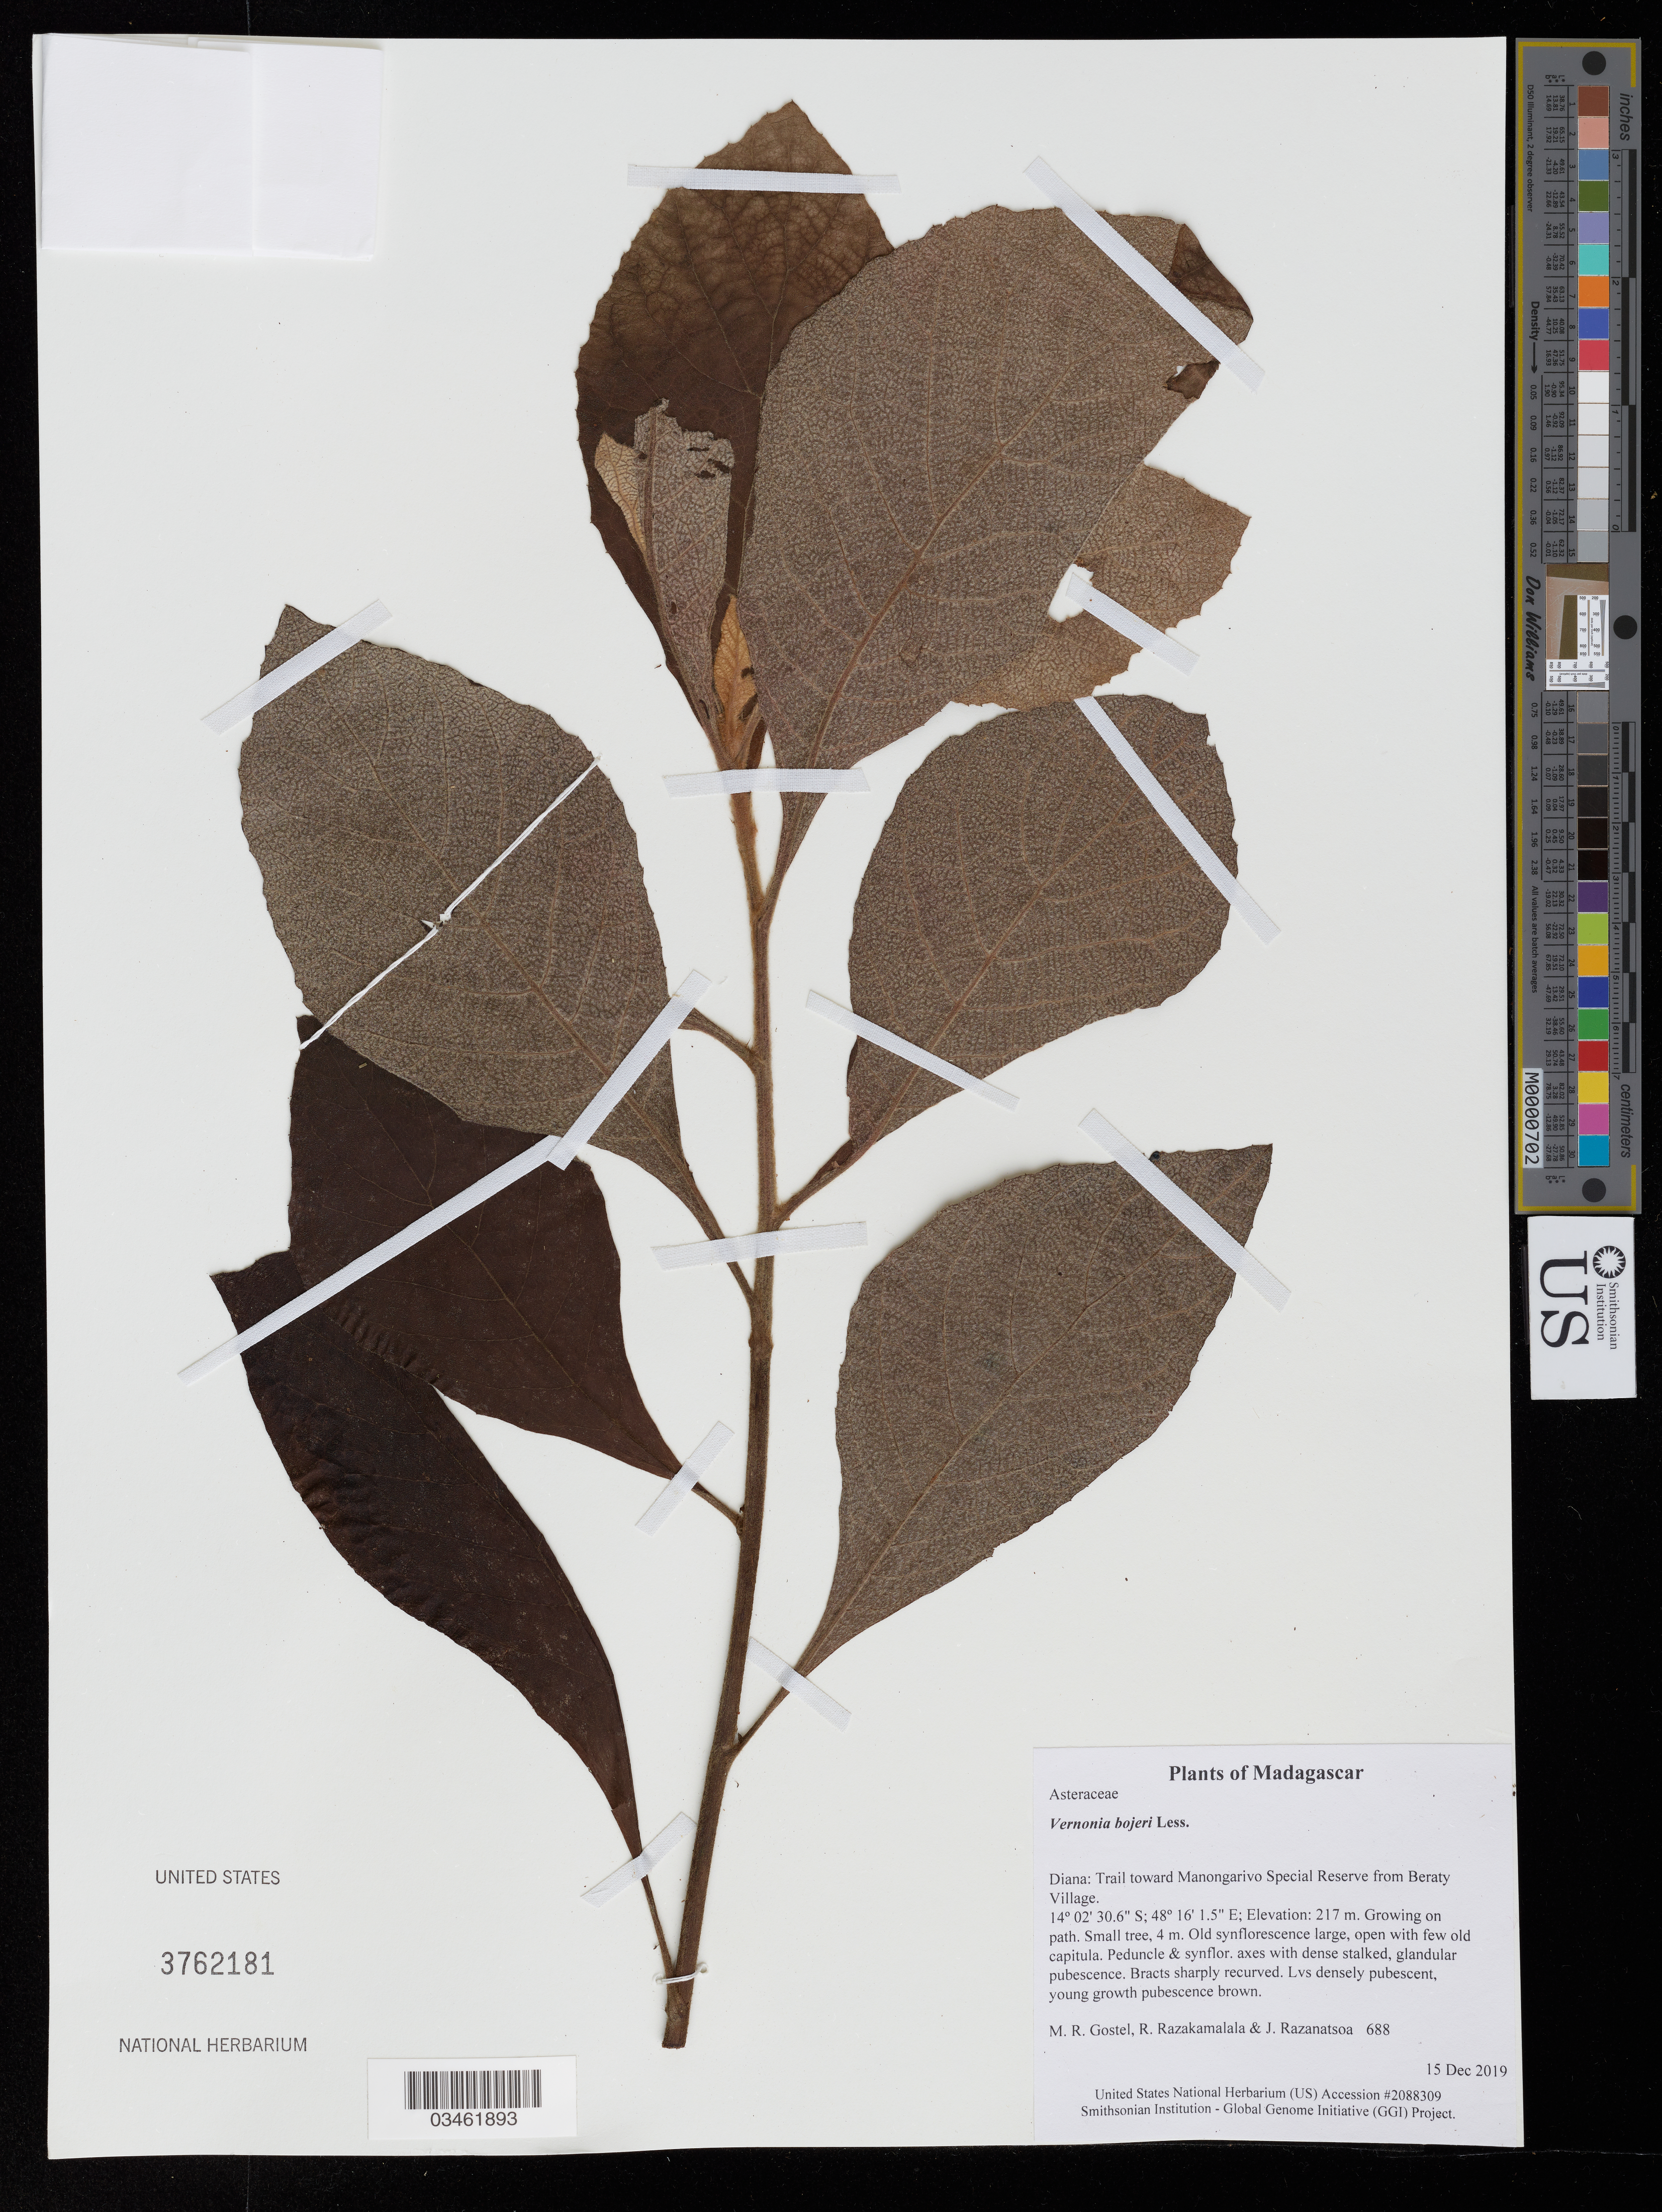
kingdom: Plantae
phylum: Tracheophyta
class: Magnoliopsida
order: Asterales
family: Asteraceae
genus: Vernonia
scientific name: Vernonia bojeri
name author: Less.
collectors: M. R. Gostel, R. Razakamalala & J. Razanatsoa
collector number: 688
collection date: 2019-12-15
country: Madagascar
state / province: Diana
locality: Trail toward Manongarivo Special Reserve from Beraty Village.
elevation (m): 217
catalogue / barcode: US 3762181